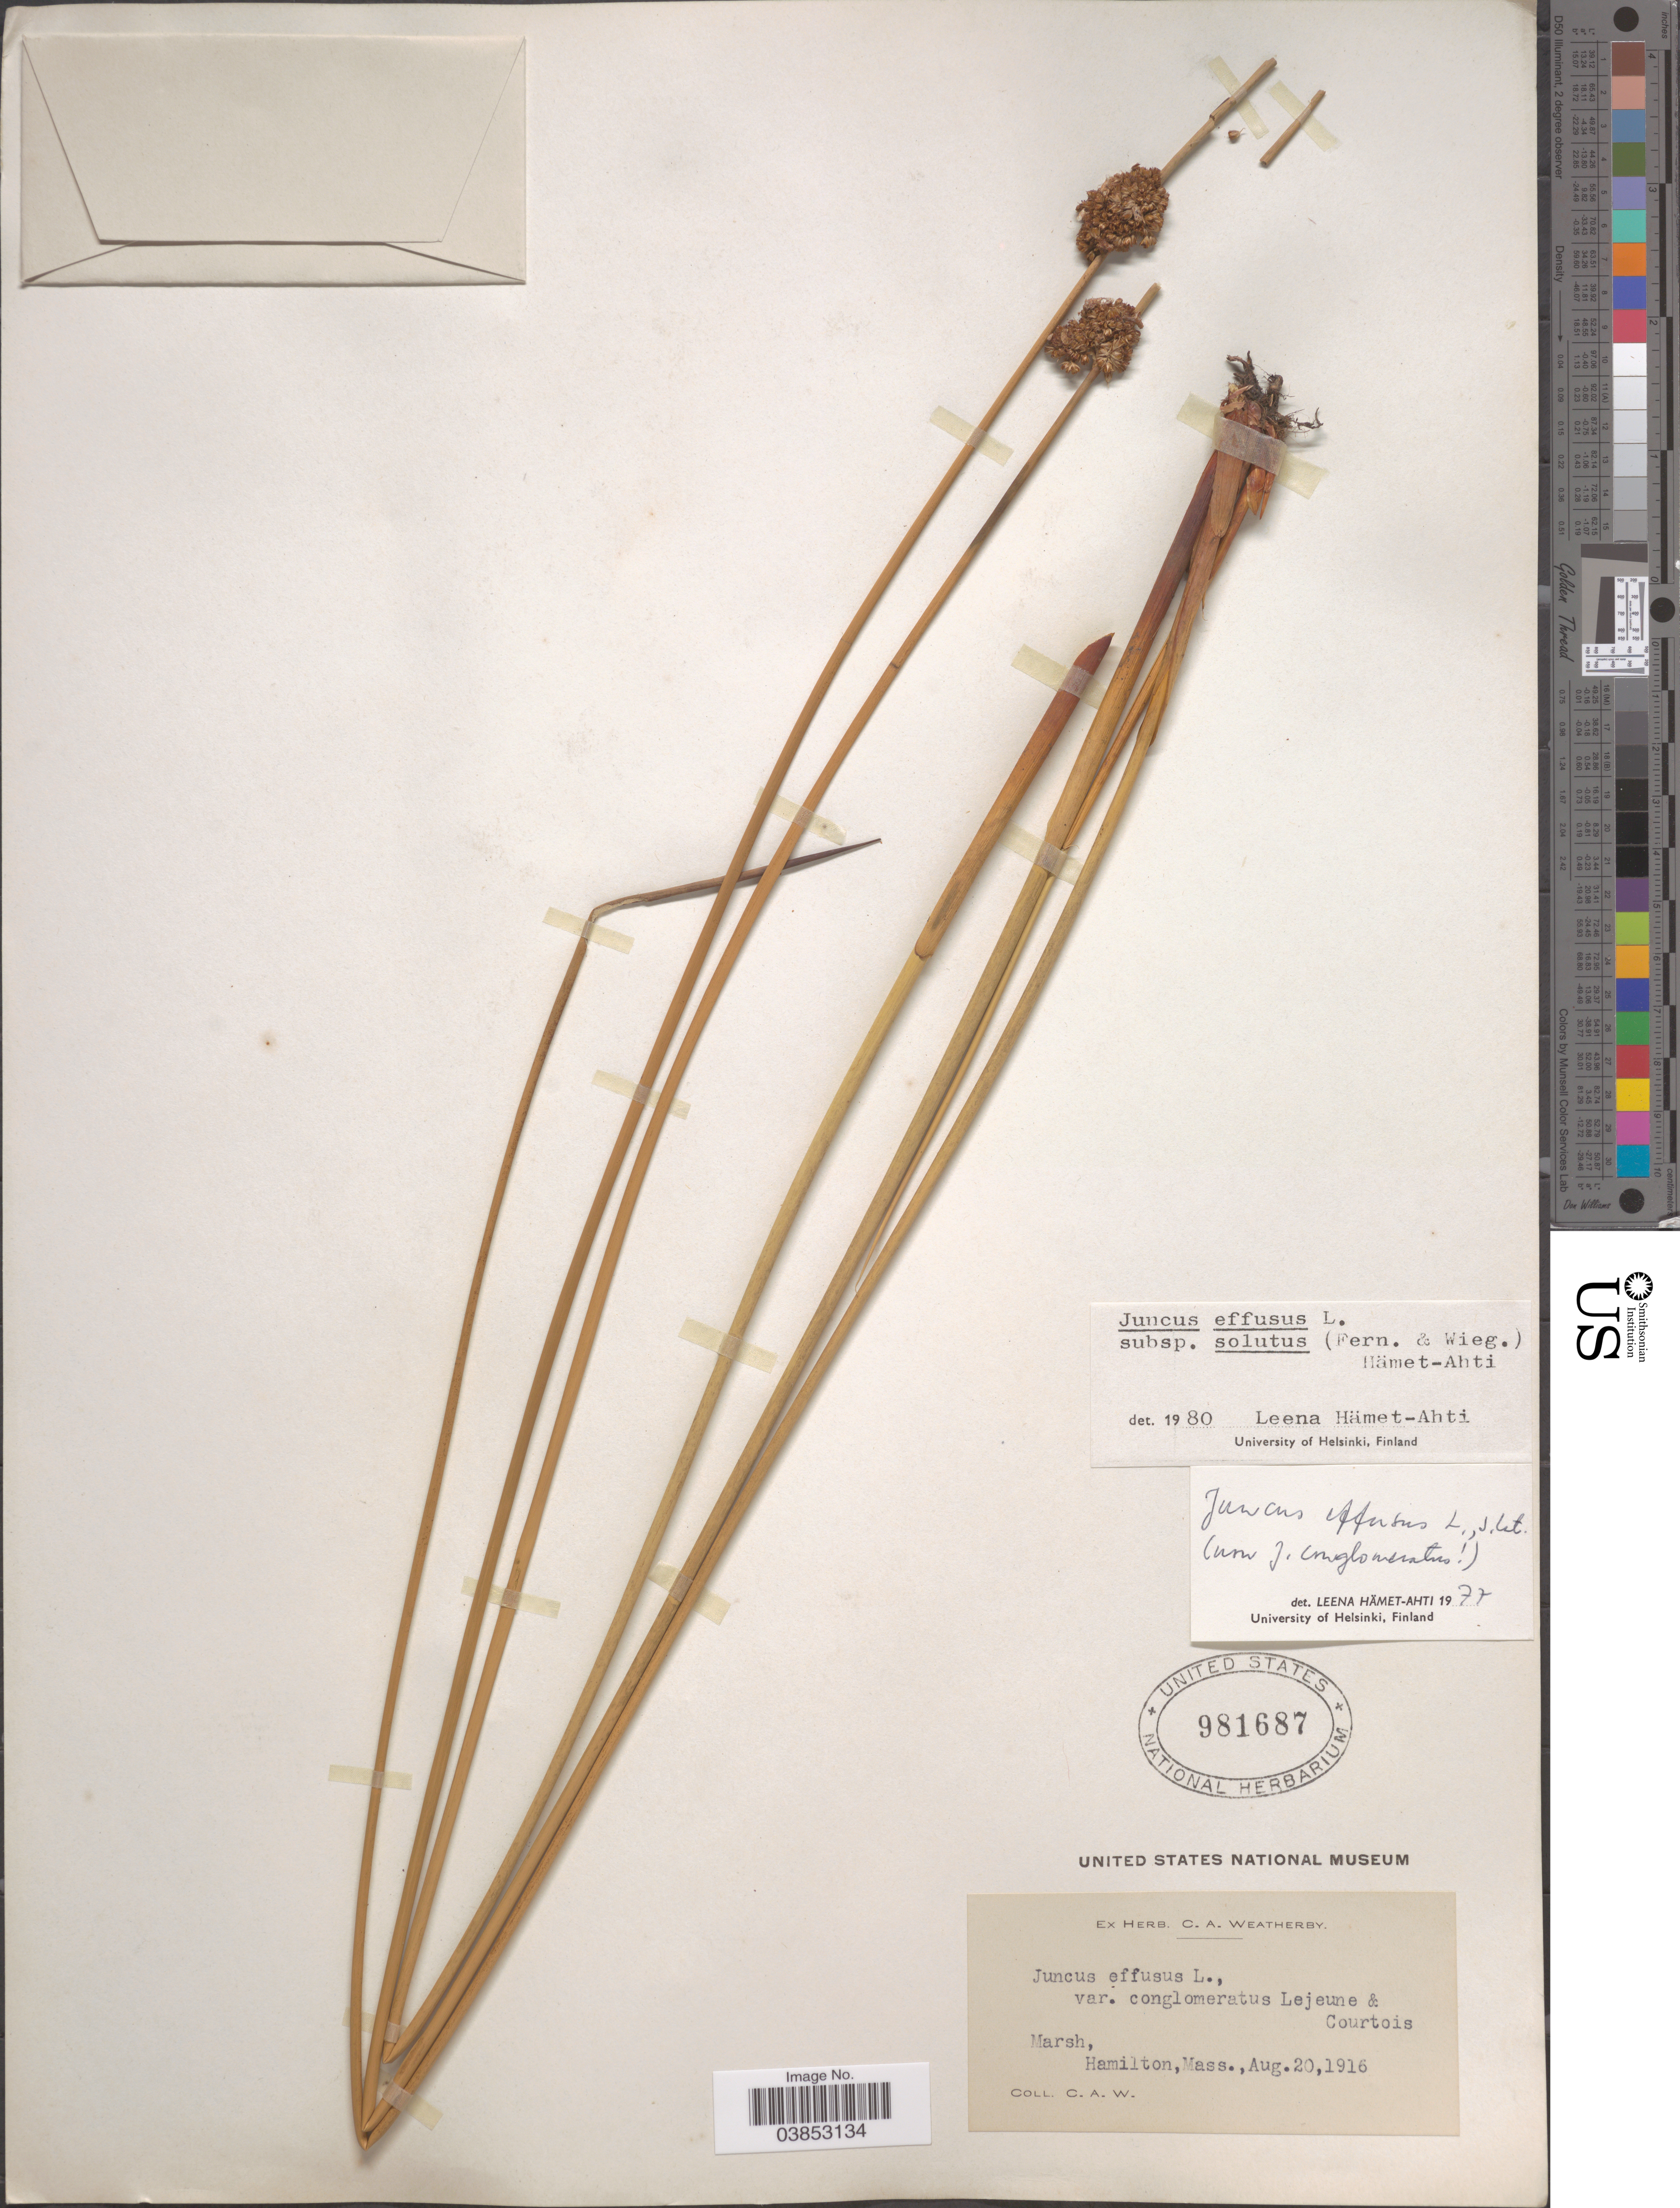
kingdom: Plantae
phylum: Tracheophyta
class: Liliopsida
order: Poales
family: Juncaceae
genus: Juncus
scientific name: Juncus effusus var. solutus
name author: Fernald & Wiegand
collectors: C. A. Weatherby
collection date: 1916-08-20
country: United States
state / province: Massachusetts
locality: Marsh, Hamilton.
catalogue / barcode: US 981687